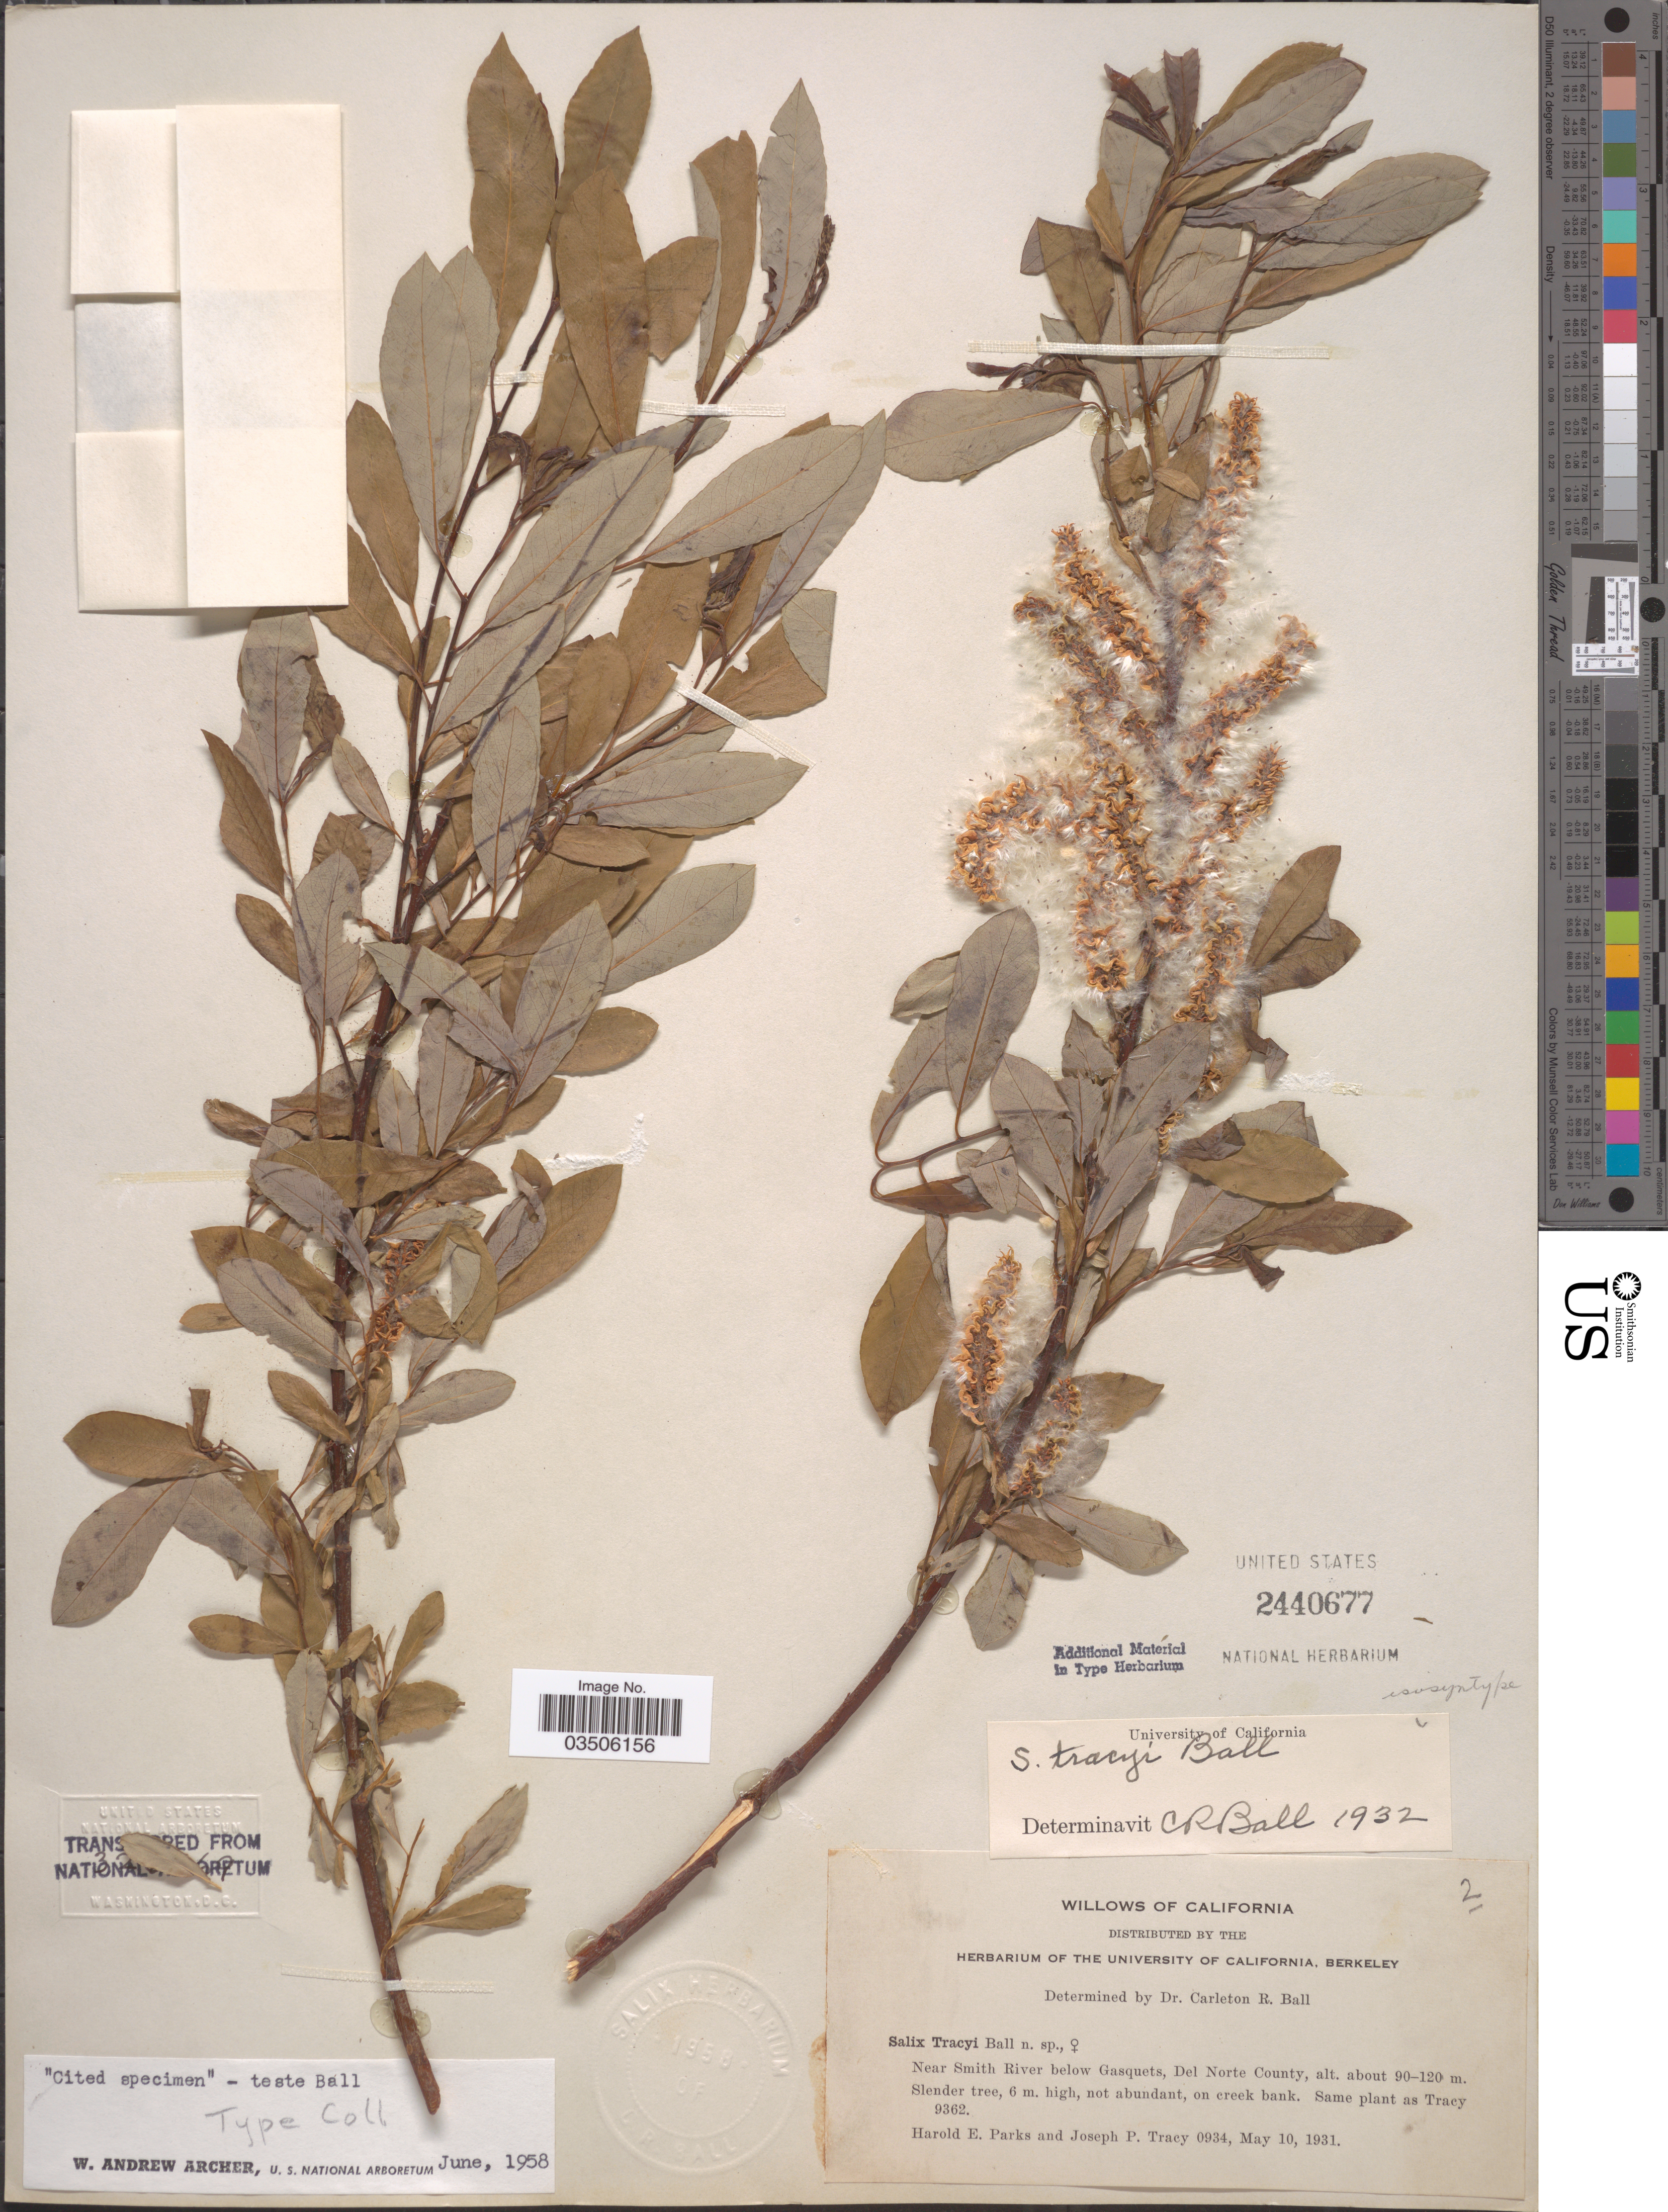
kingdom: Plantae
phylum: Tracheophyta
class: Magnoliopsida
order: Malpighiales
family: Salicaceae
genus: Salix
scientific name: Salix tracyi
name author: C.R. Ball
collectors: H. E. Parks & J. Tracy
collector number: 0934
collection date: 1931-05-10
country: United States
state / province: California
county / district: Del Norte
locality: Near Smith River below Gasquets, Del Norte County.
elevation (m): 90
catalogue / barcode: US 2440677